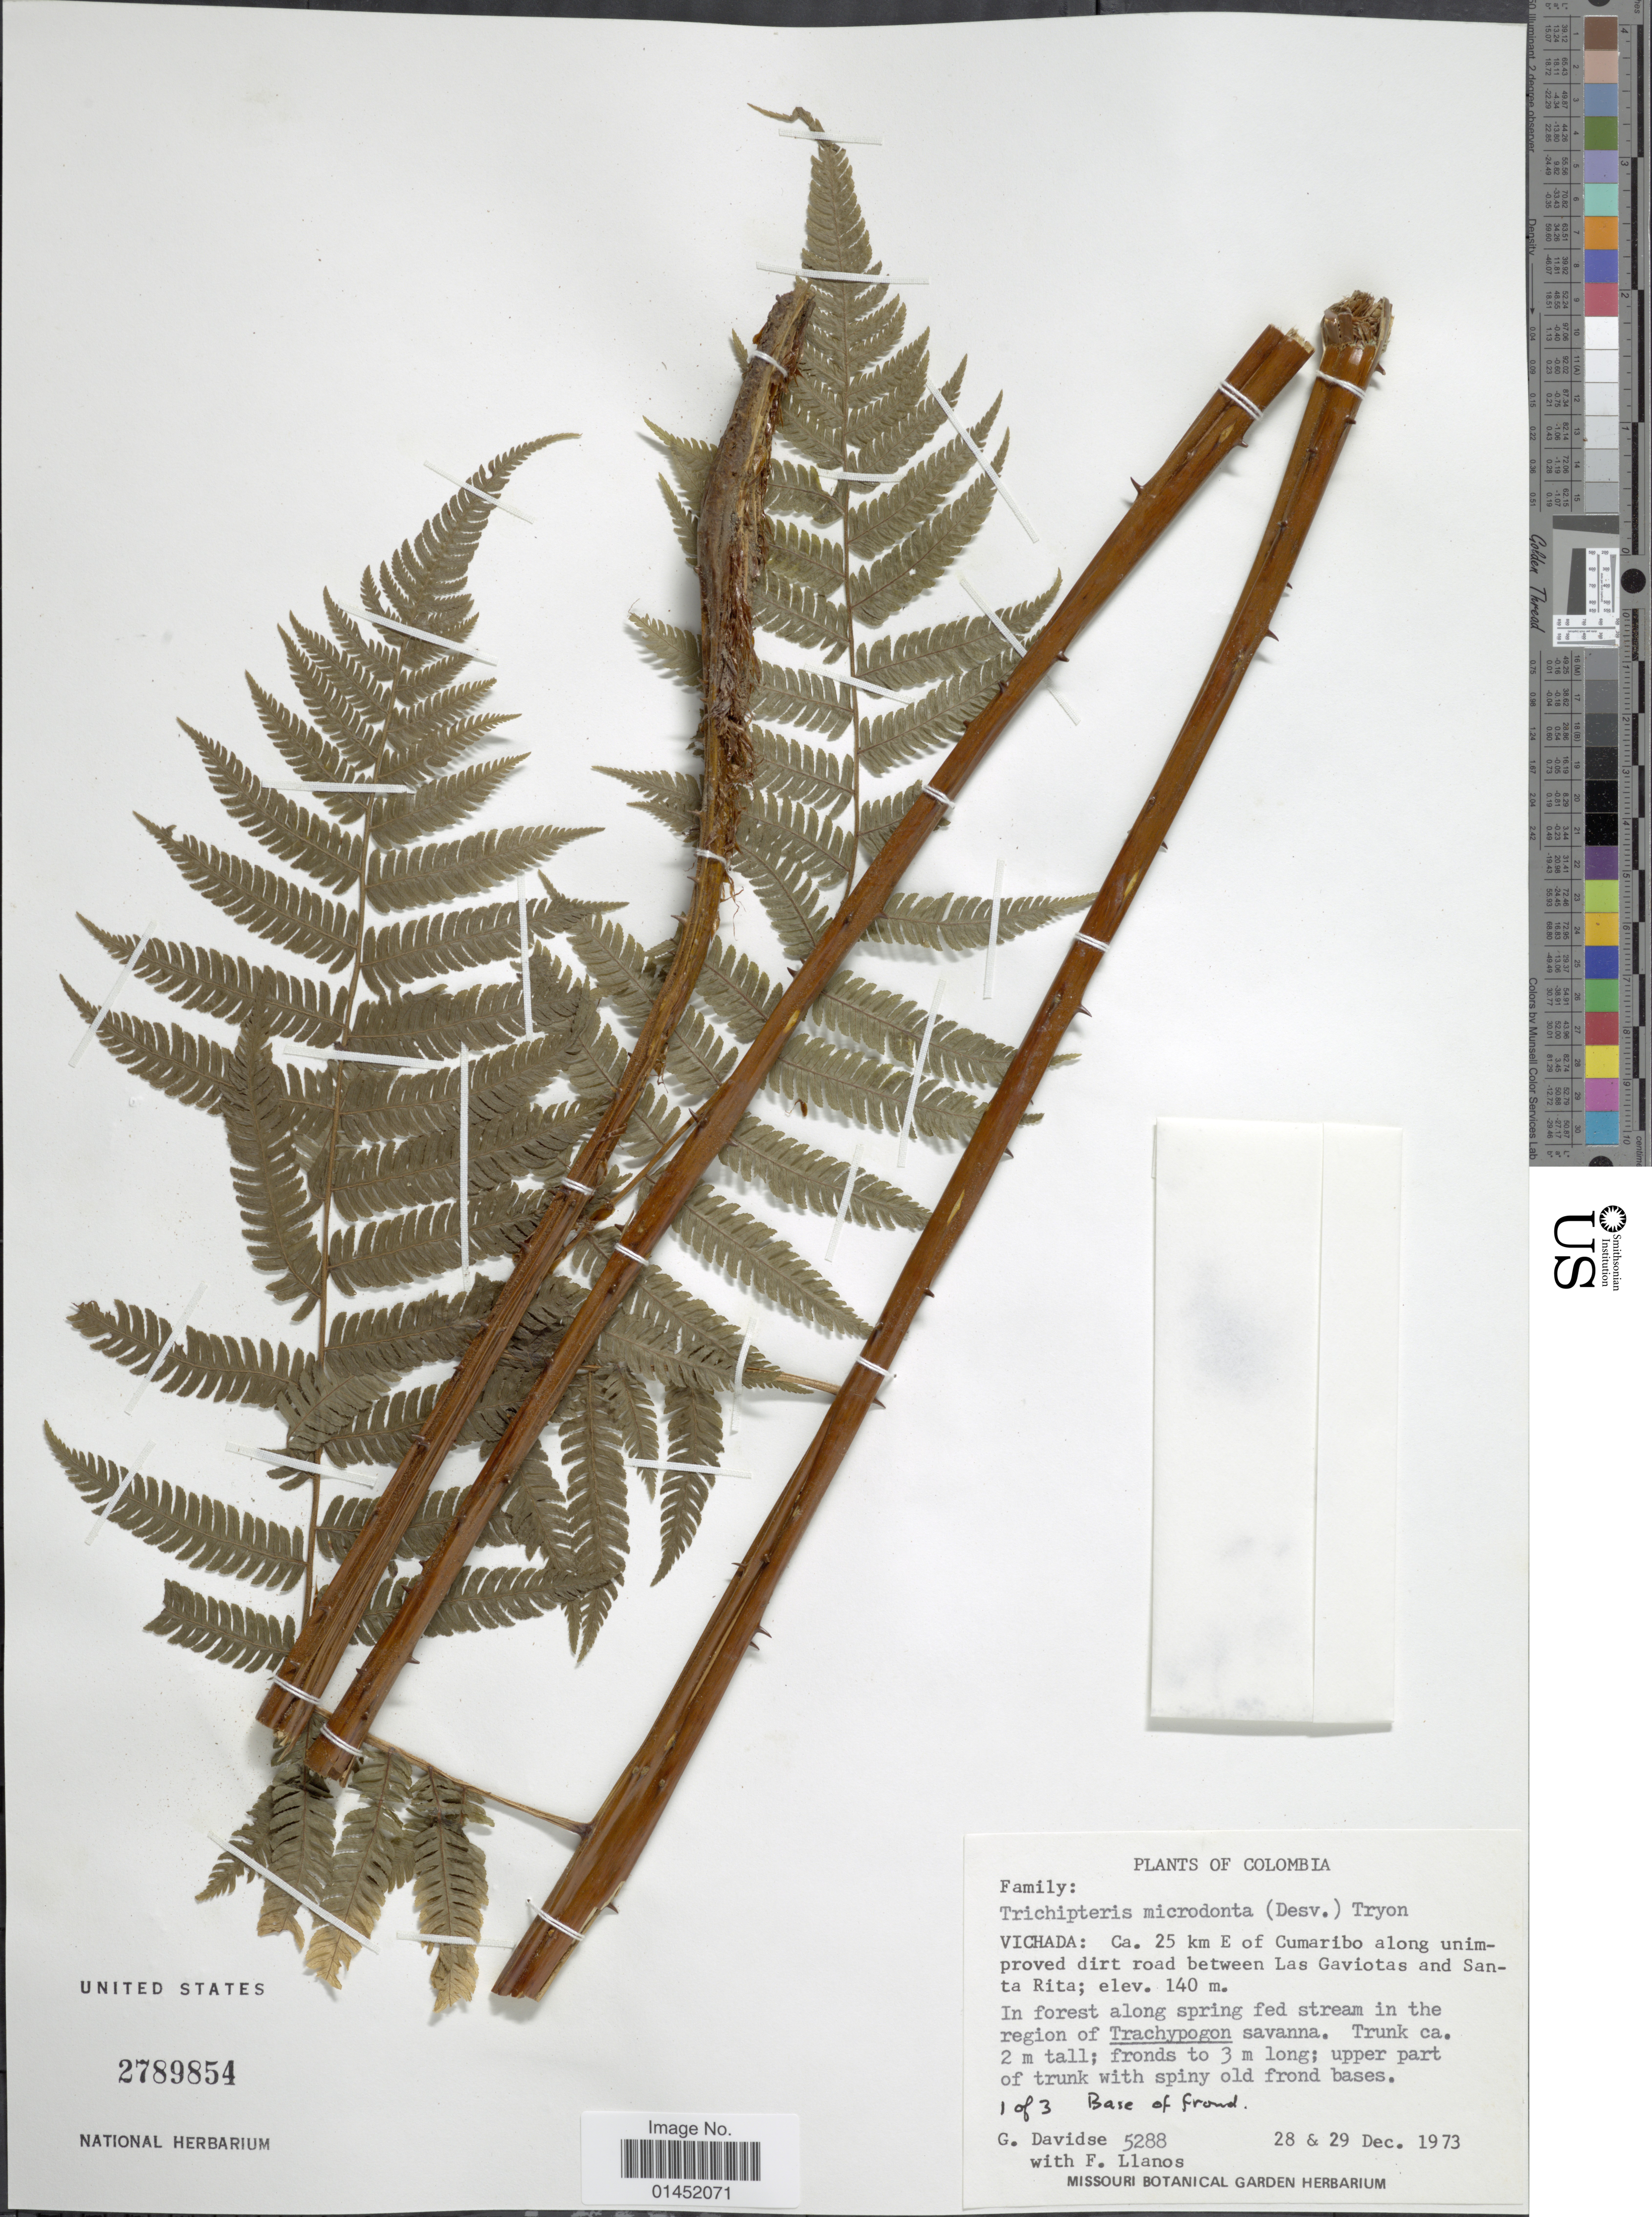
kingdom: Plantae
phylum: Tracheophyta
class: Polypodiopsida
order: Cyatheales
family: Cyatheaceae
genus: Cyathea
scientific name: Cyathea microdonta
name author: (Desv.) Domin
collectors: G. Davidse & F. Llanos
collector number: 5288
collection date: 1973-12-28/1973-12-29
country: Colombia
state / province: Vichada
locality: Ca. 25 km E of Gumaribo along unimproved dirt road between Las Gaviotas and Santa Rita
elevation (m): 140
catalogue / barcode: US 2789854